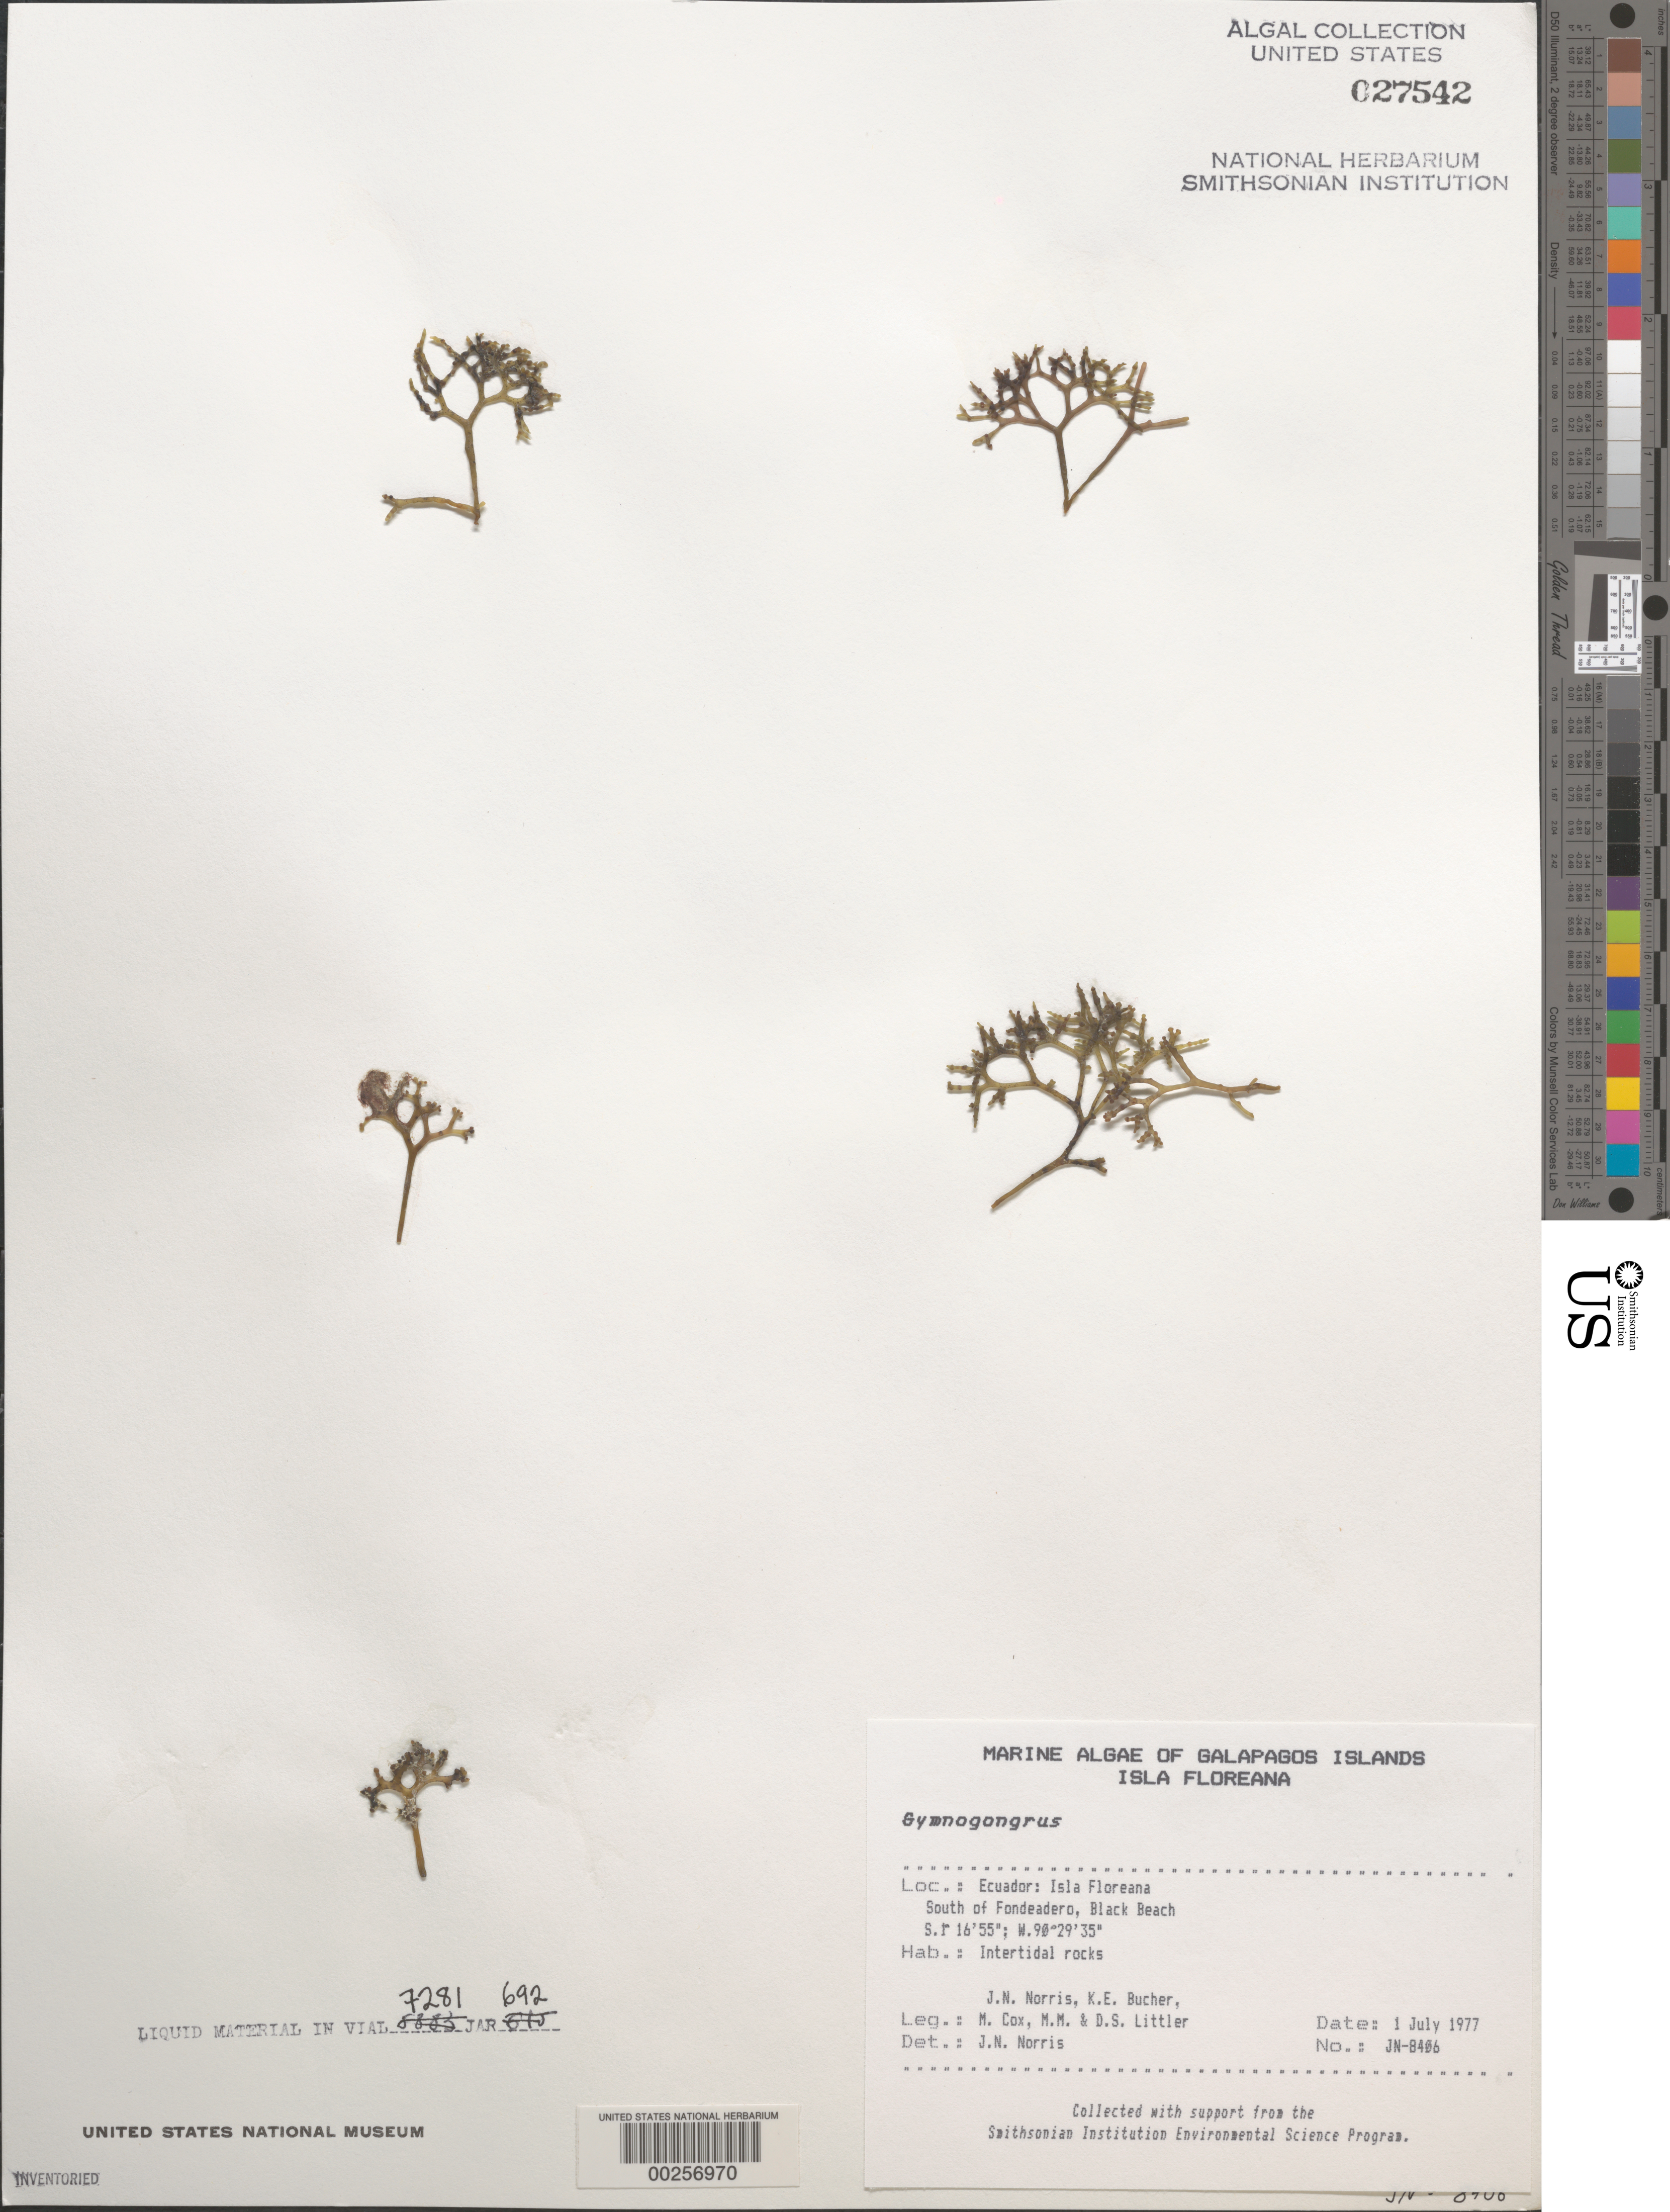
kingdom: Plantae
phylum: Rhodophyta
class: Florideophyceae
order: Gigartinales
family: Phyllophoraceae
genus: Gymnogongrus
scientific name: Gymnogongrus sp.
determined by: Norris, James N.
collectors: J. N. Norris, K. E. Bucher, M. Cox, M. M. Littler & D. S. Littler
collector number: JN-8406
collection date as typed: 01 Jul 1977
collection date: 1977-07-01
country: Ecuador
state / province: Colón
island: Floreana [Charles, Santa Maria]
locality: Black Beach south of Fondeadero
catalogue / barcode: US 27542